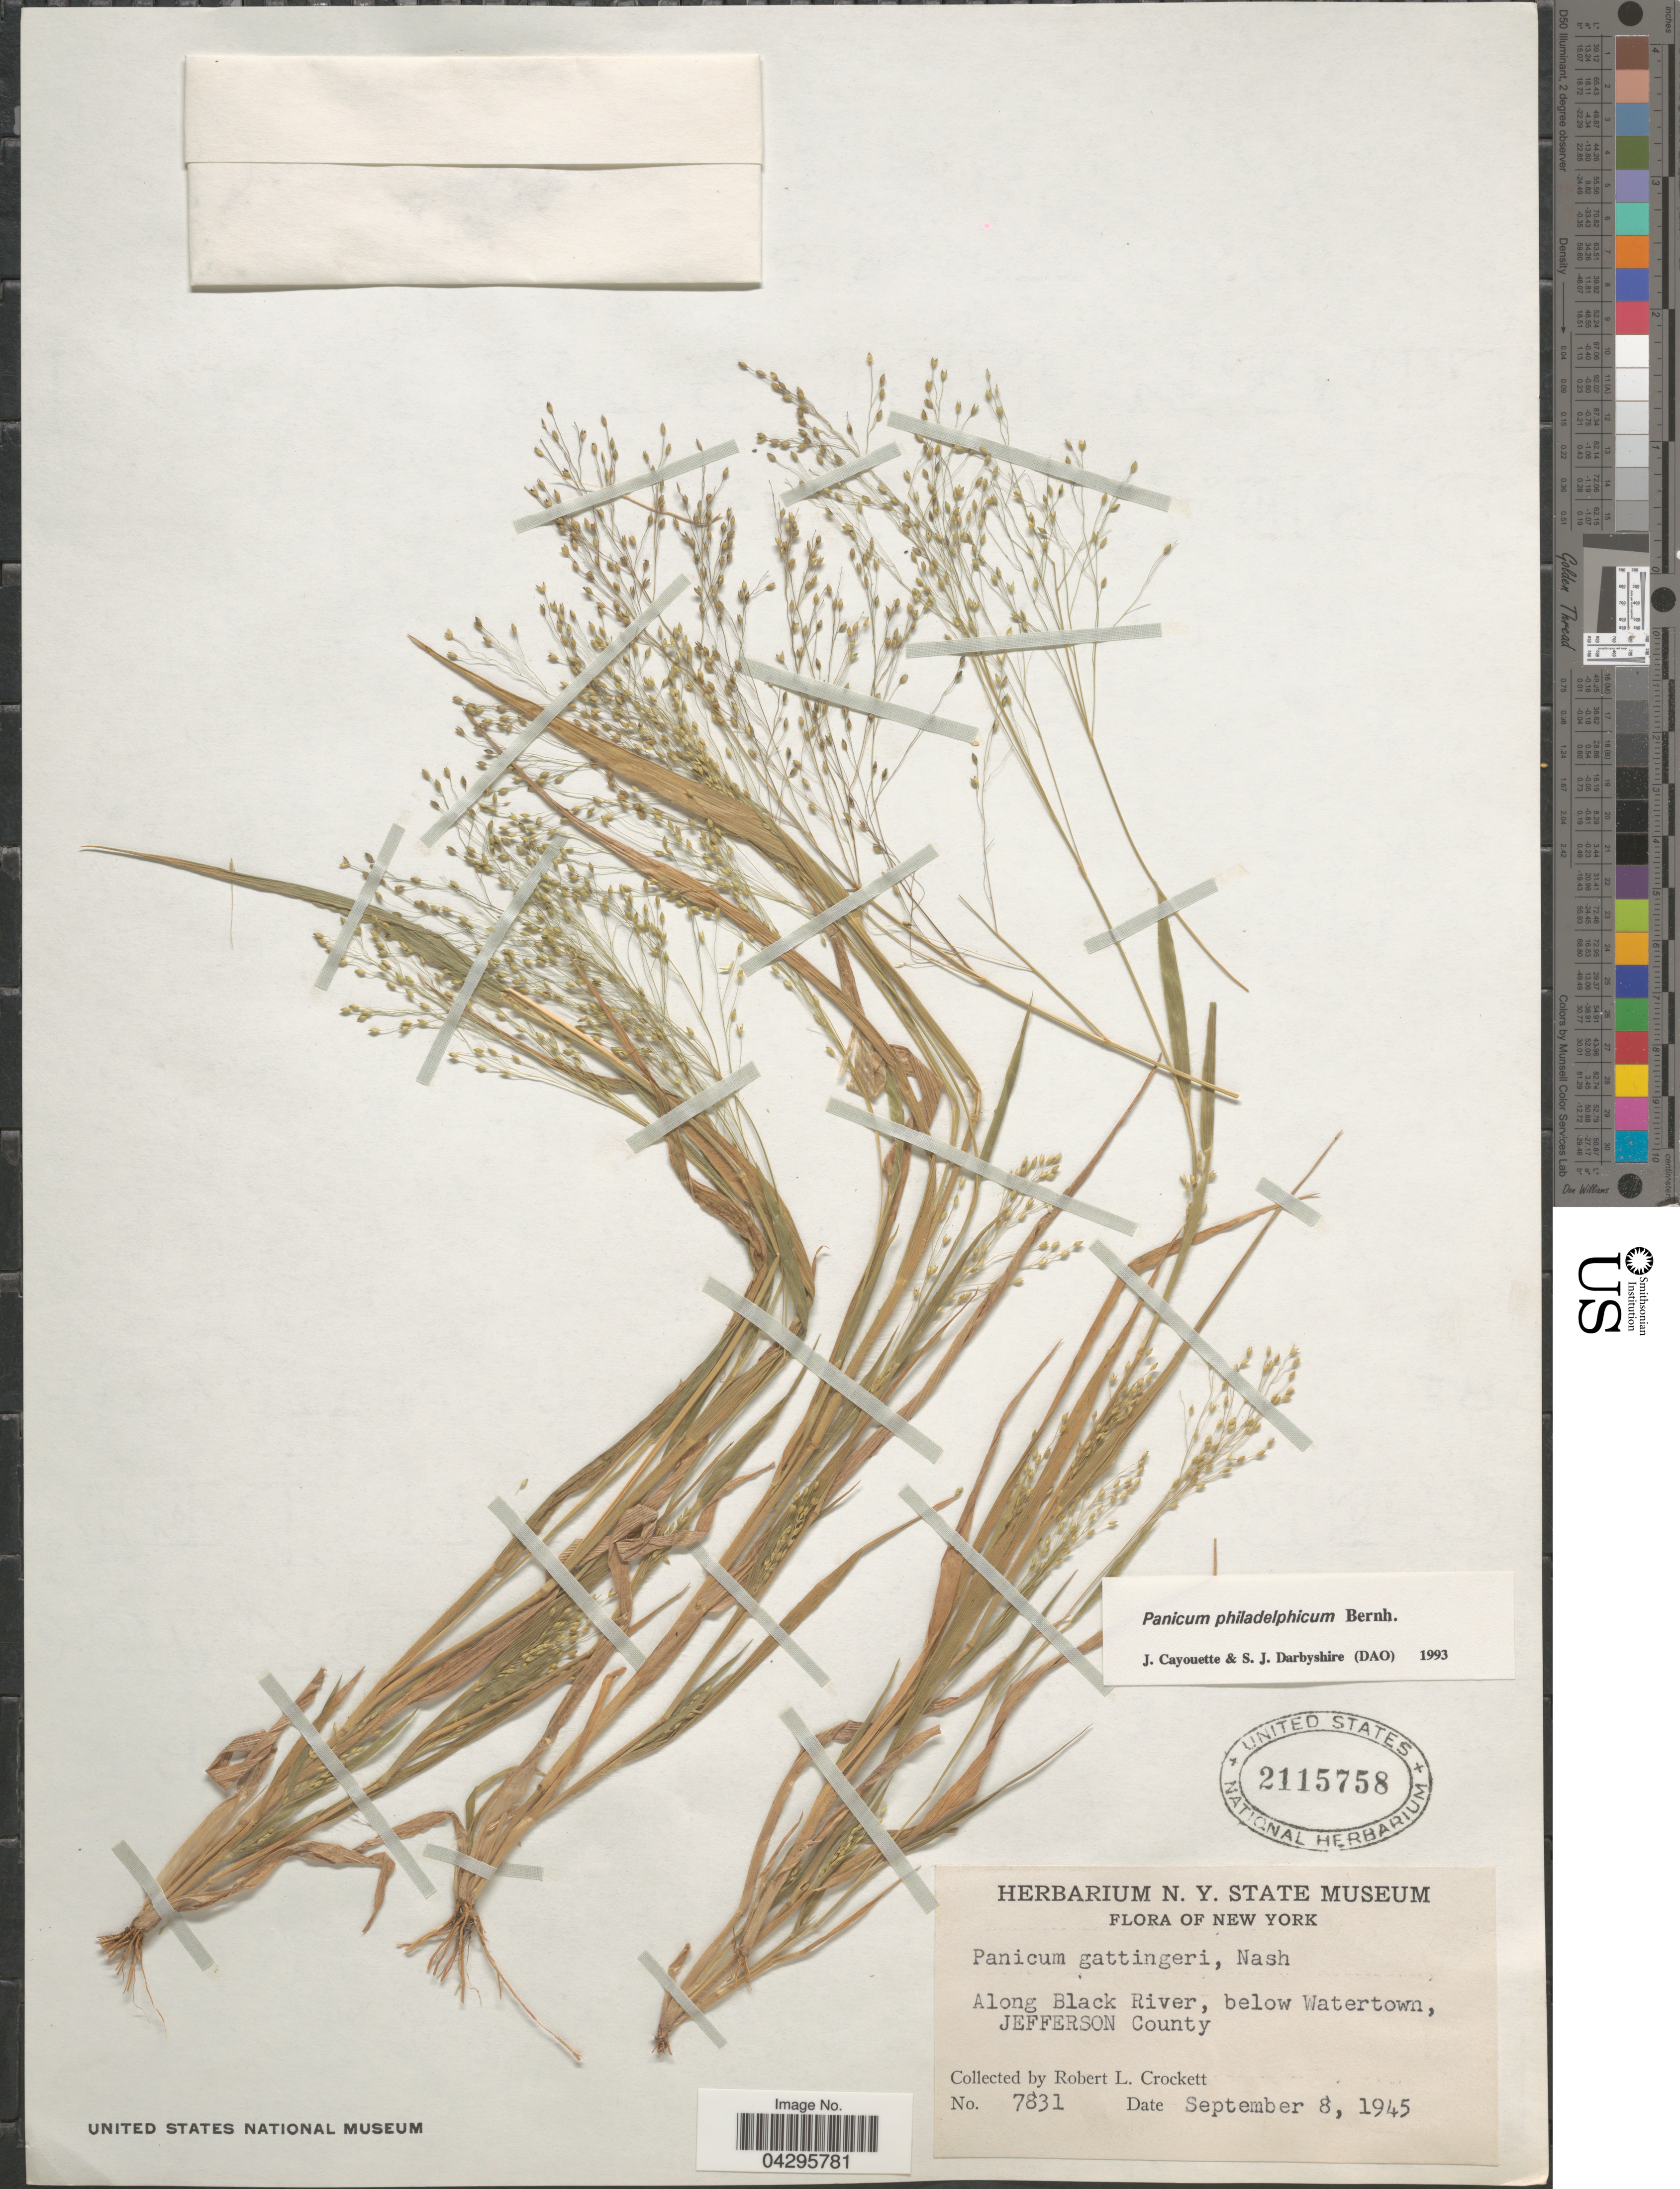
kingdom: Plantae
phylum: Tracheophyta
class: Liliopsida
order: Poales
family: Poaceae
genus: Panicum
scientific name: Panicum philadelphicum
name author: Bernh. ex Trin.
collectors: R. Crockett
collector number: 7831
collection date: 1945-09-08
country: United States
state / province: New York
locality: Along Black River, below Watertown, Jefferson County.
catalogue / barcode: US 2115758